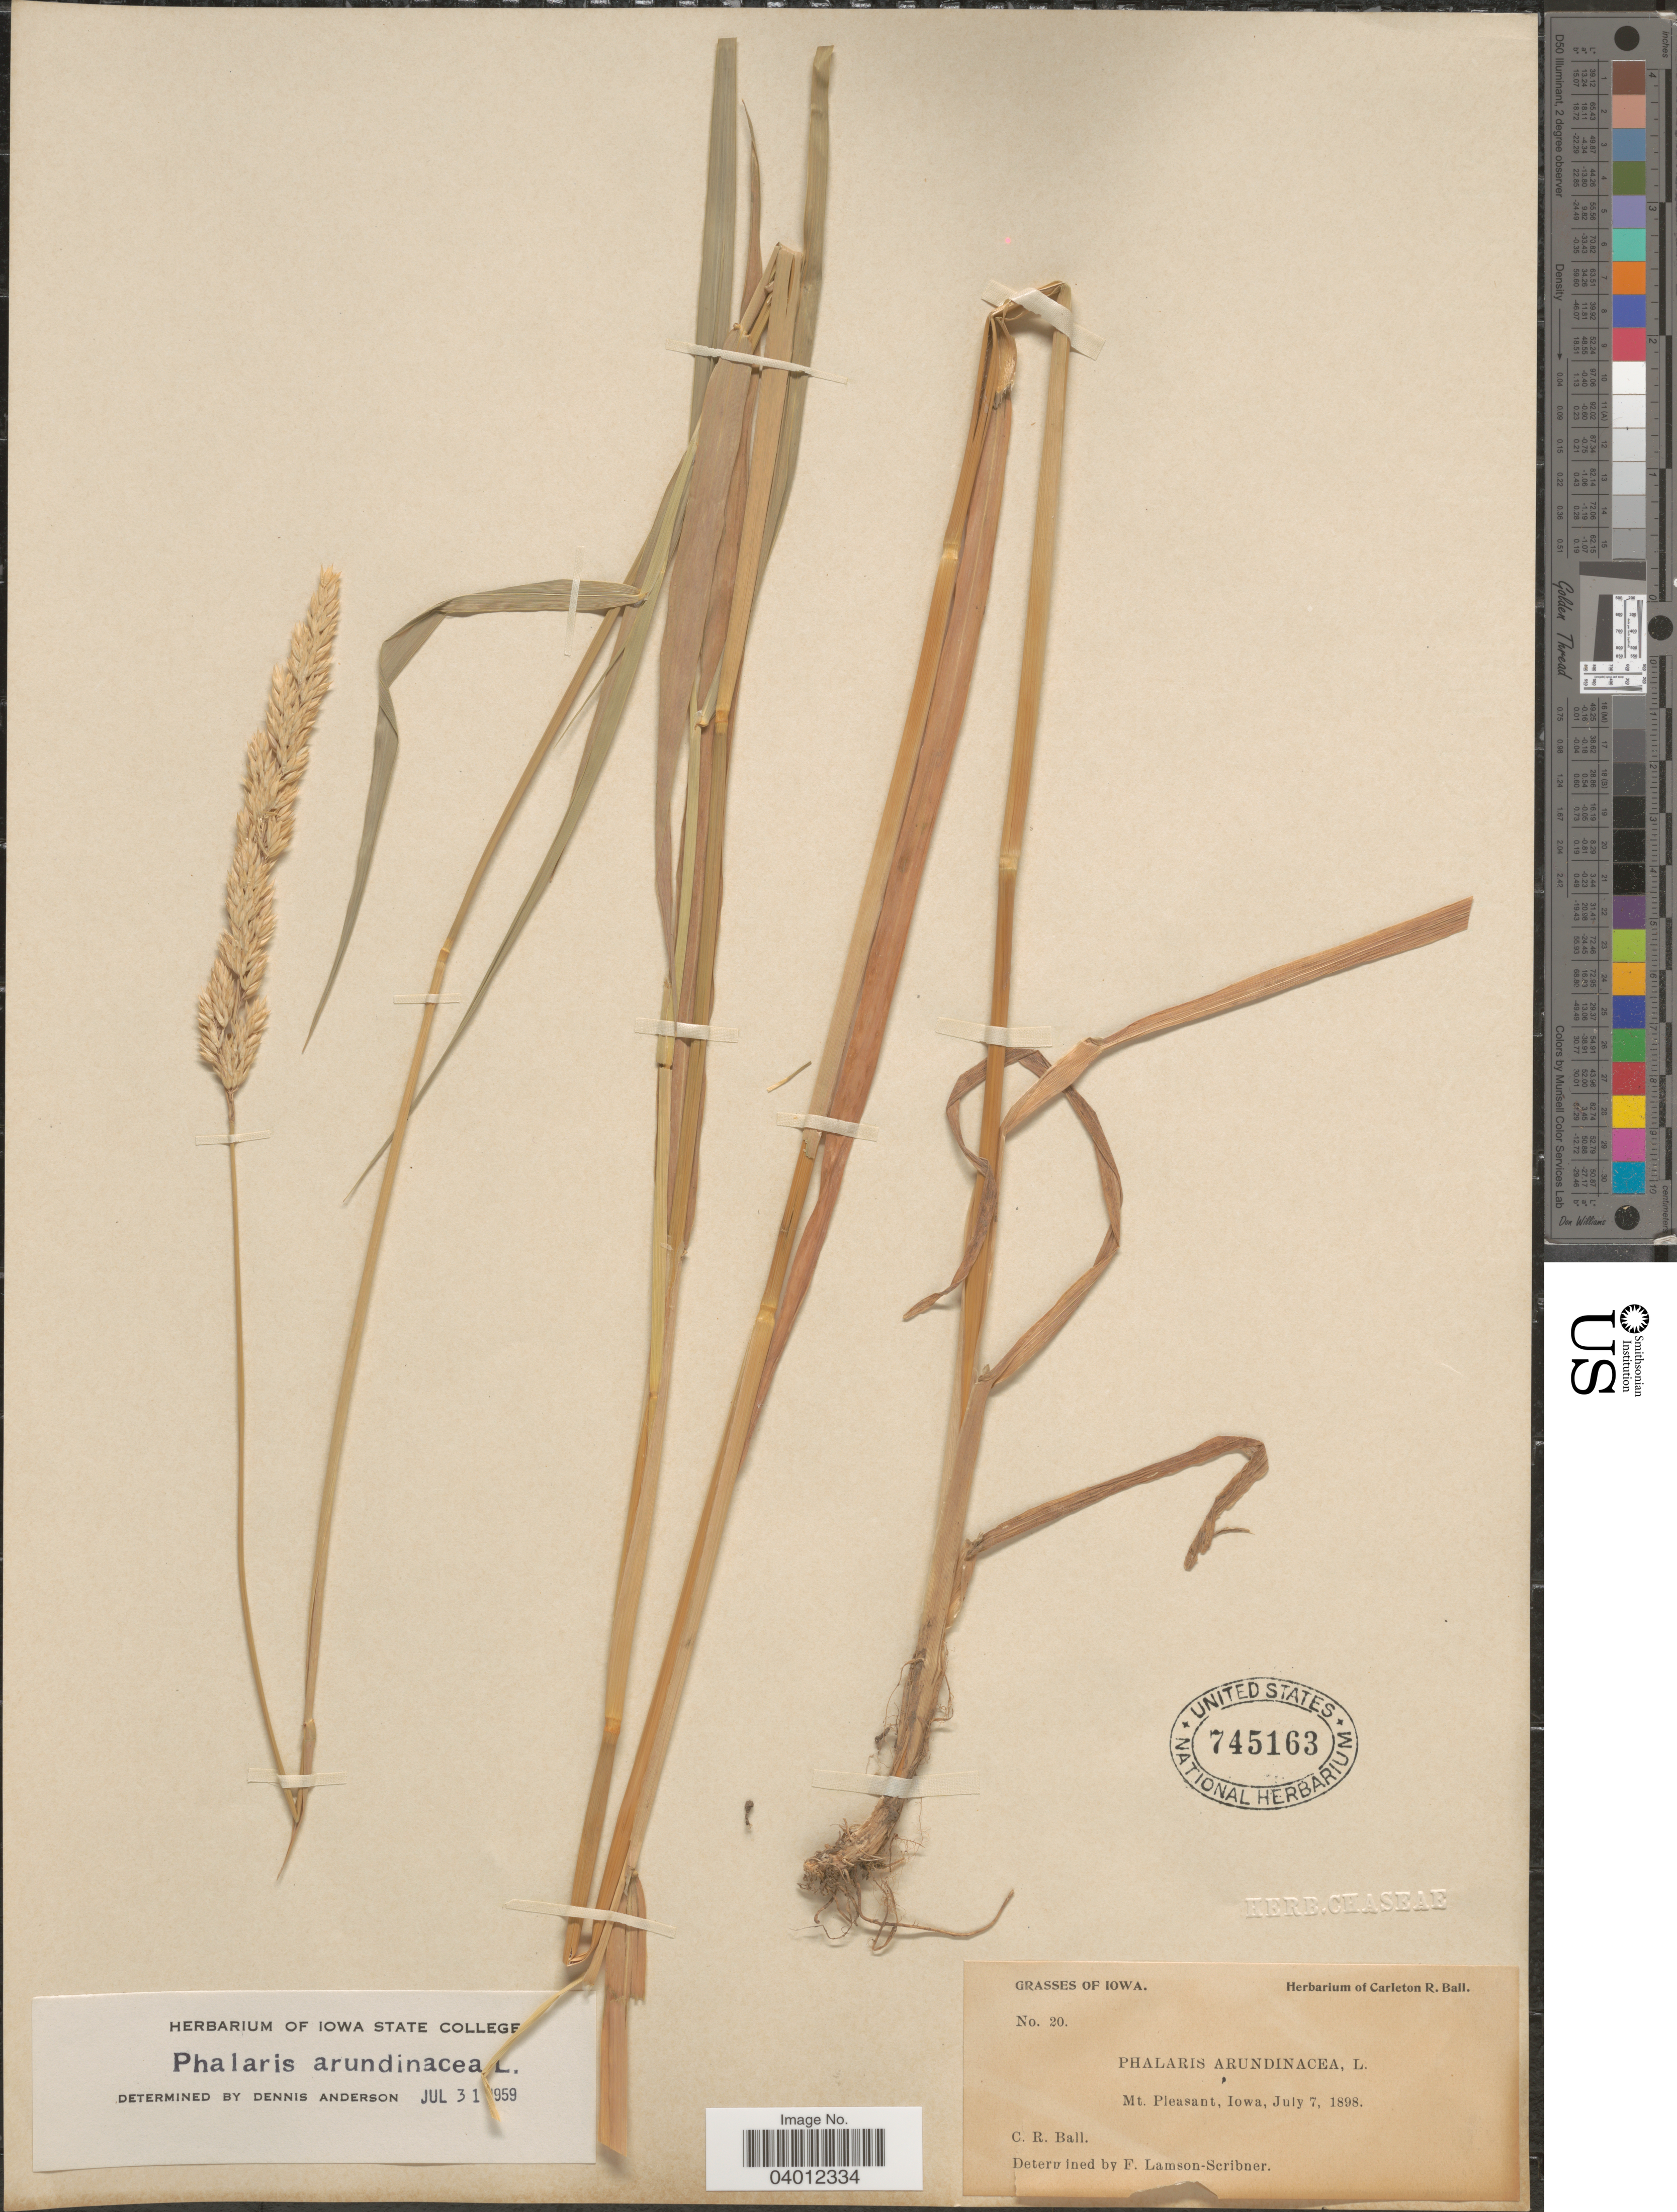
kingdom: Plantae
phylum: Tracheophyta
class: Liliopsida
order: Poales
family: Poaceae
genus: Phalaris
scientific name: Phalaris arundinacea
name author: L.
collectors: C. R. Ball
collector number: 20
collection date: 1898-07-07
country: United States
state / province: Iowa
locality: Mt. Pleasant.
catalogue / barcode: US 745163